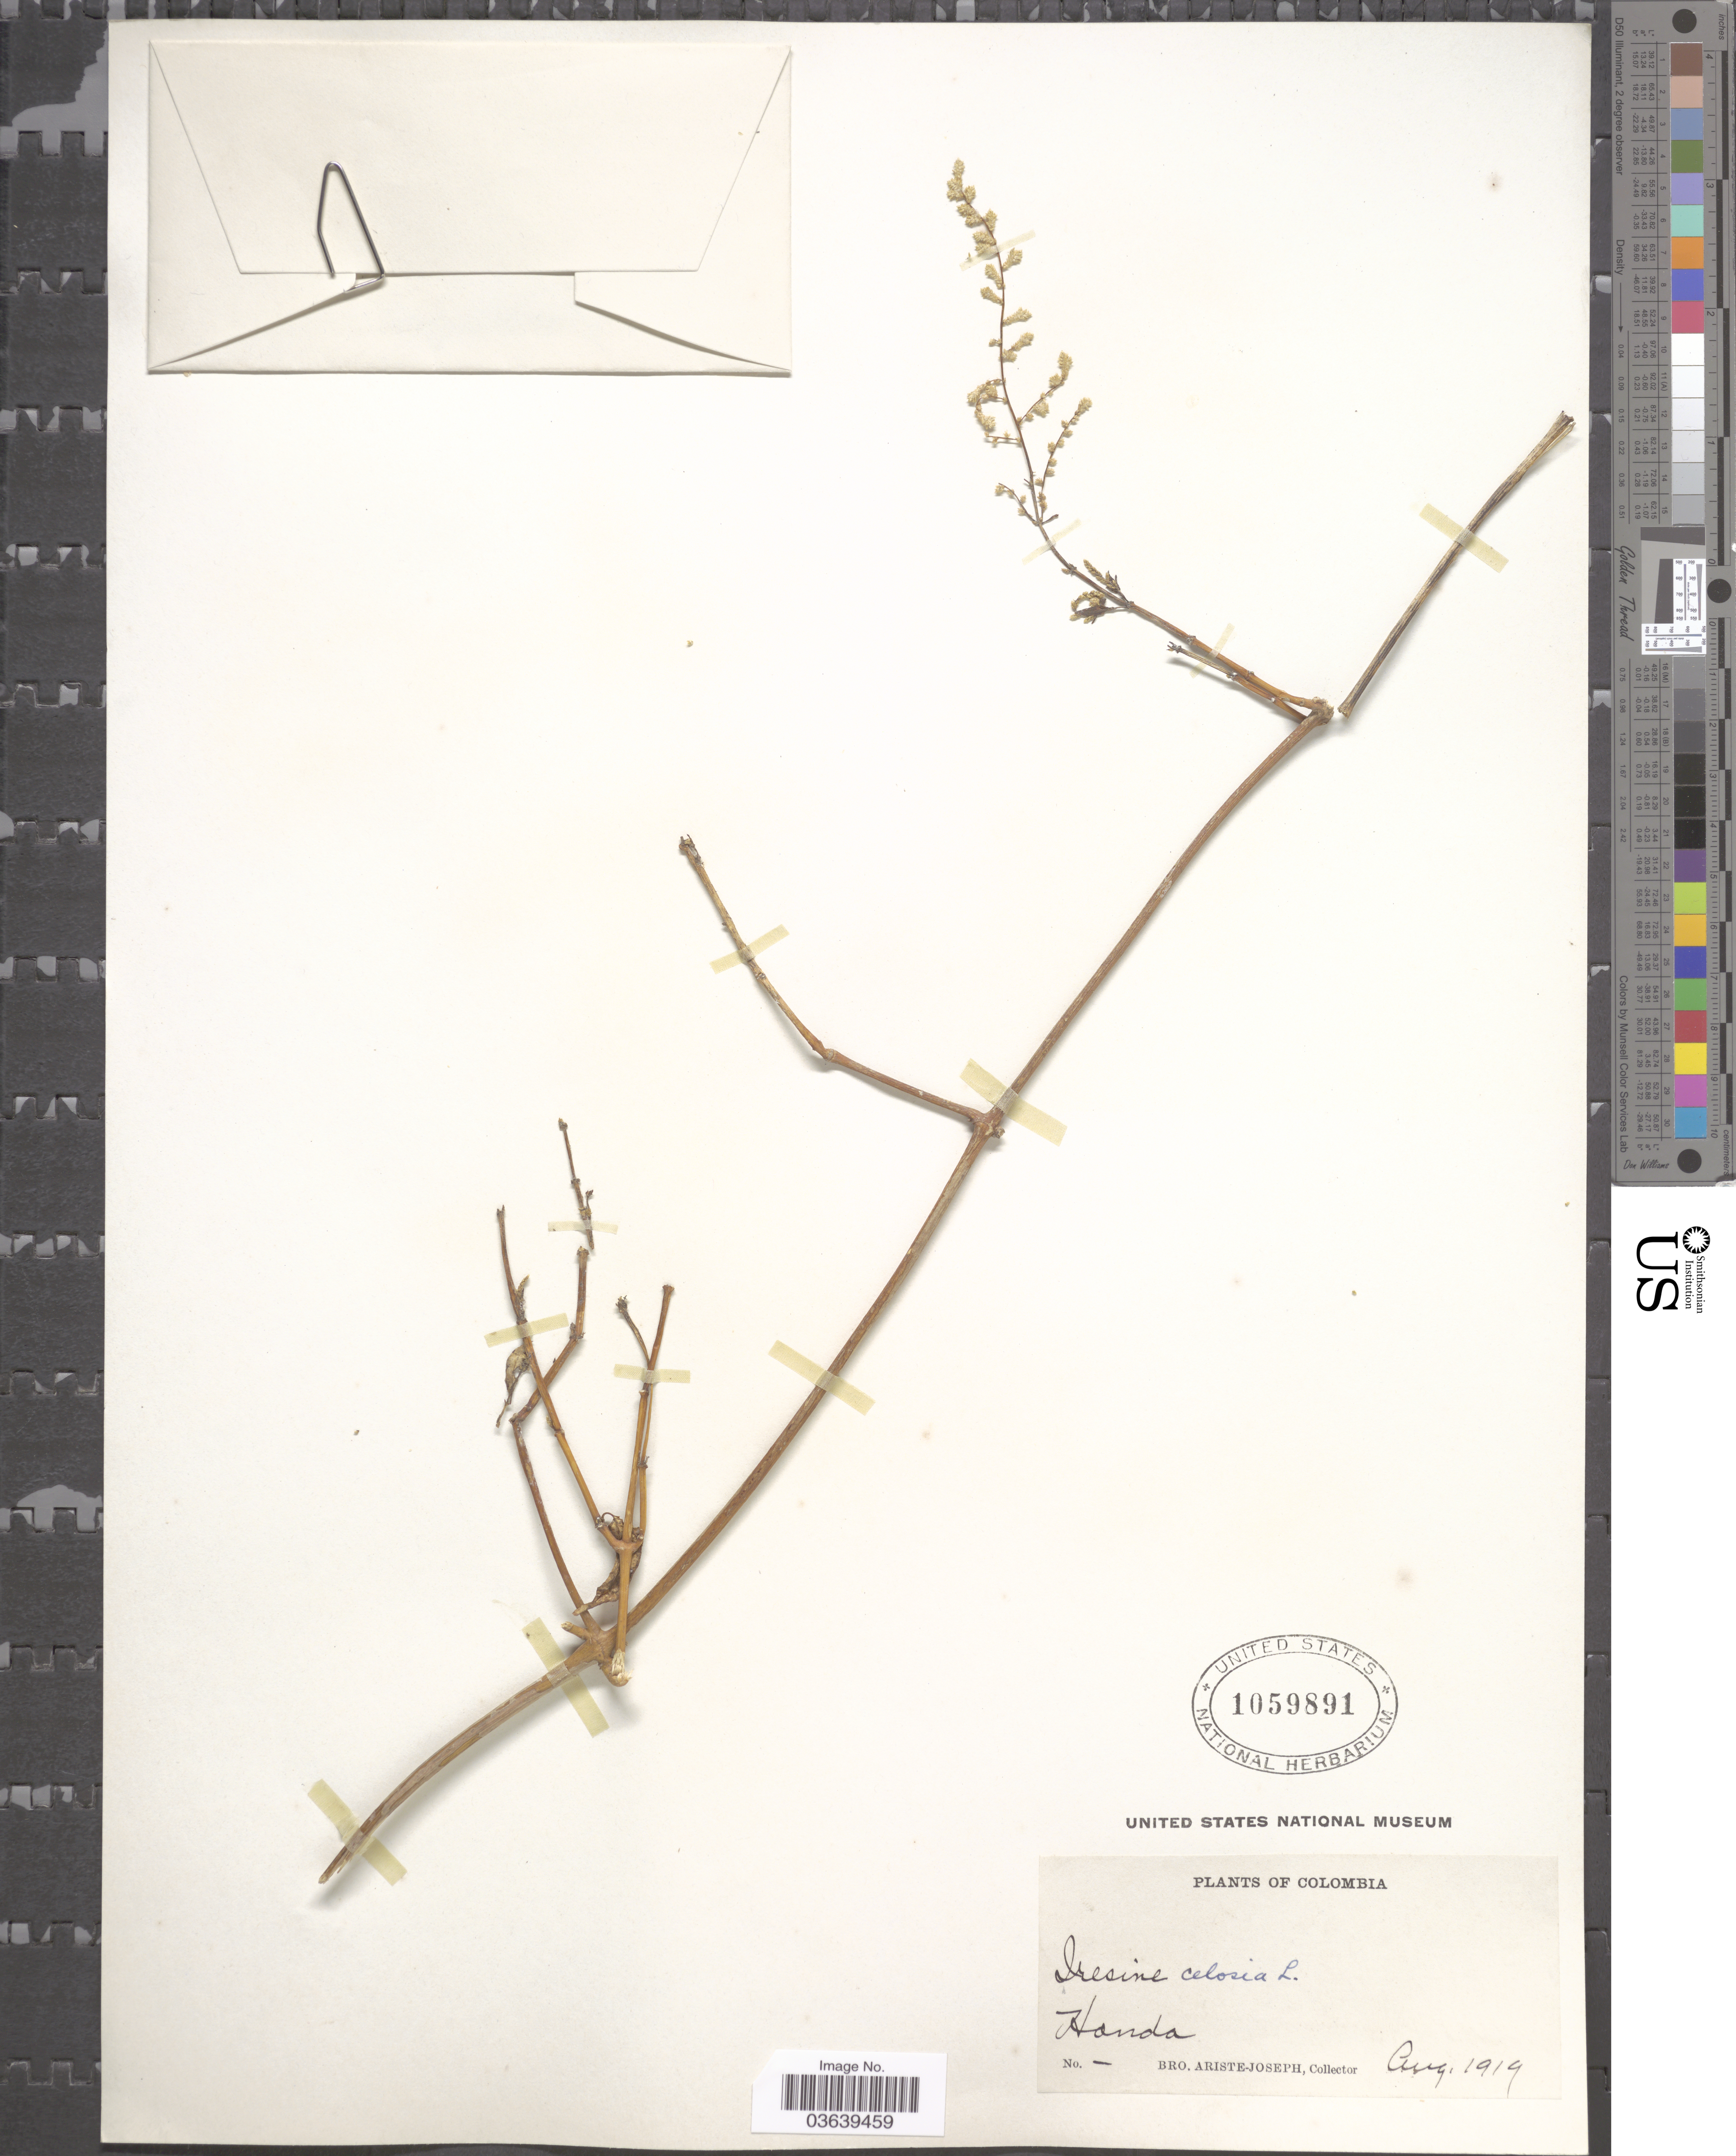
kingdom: Plantae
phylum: Tracheophyta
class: Magnoliopsida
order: Caryophyllales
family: Amaranthaceae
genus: Iresine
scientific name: Iresine diffusa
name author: Humb. & Bonpl. ex Willd.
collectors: Bro. Ariste-Joseph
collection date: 1919-08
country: Colombia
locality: Honda.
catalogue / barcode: US 1059891